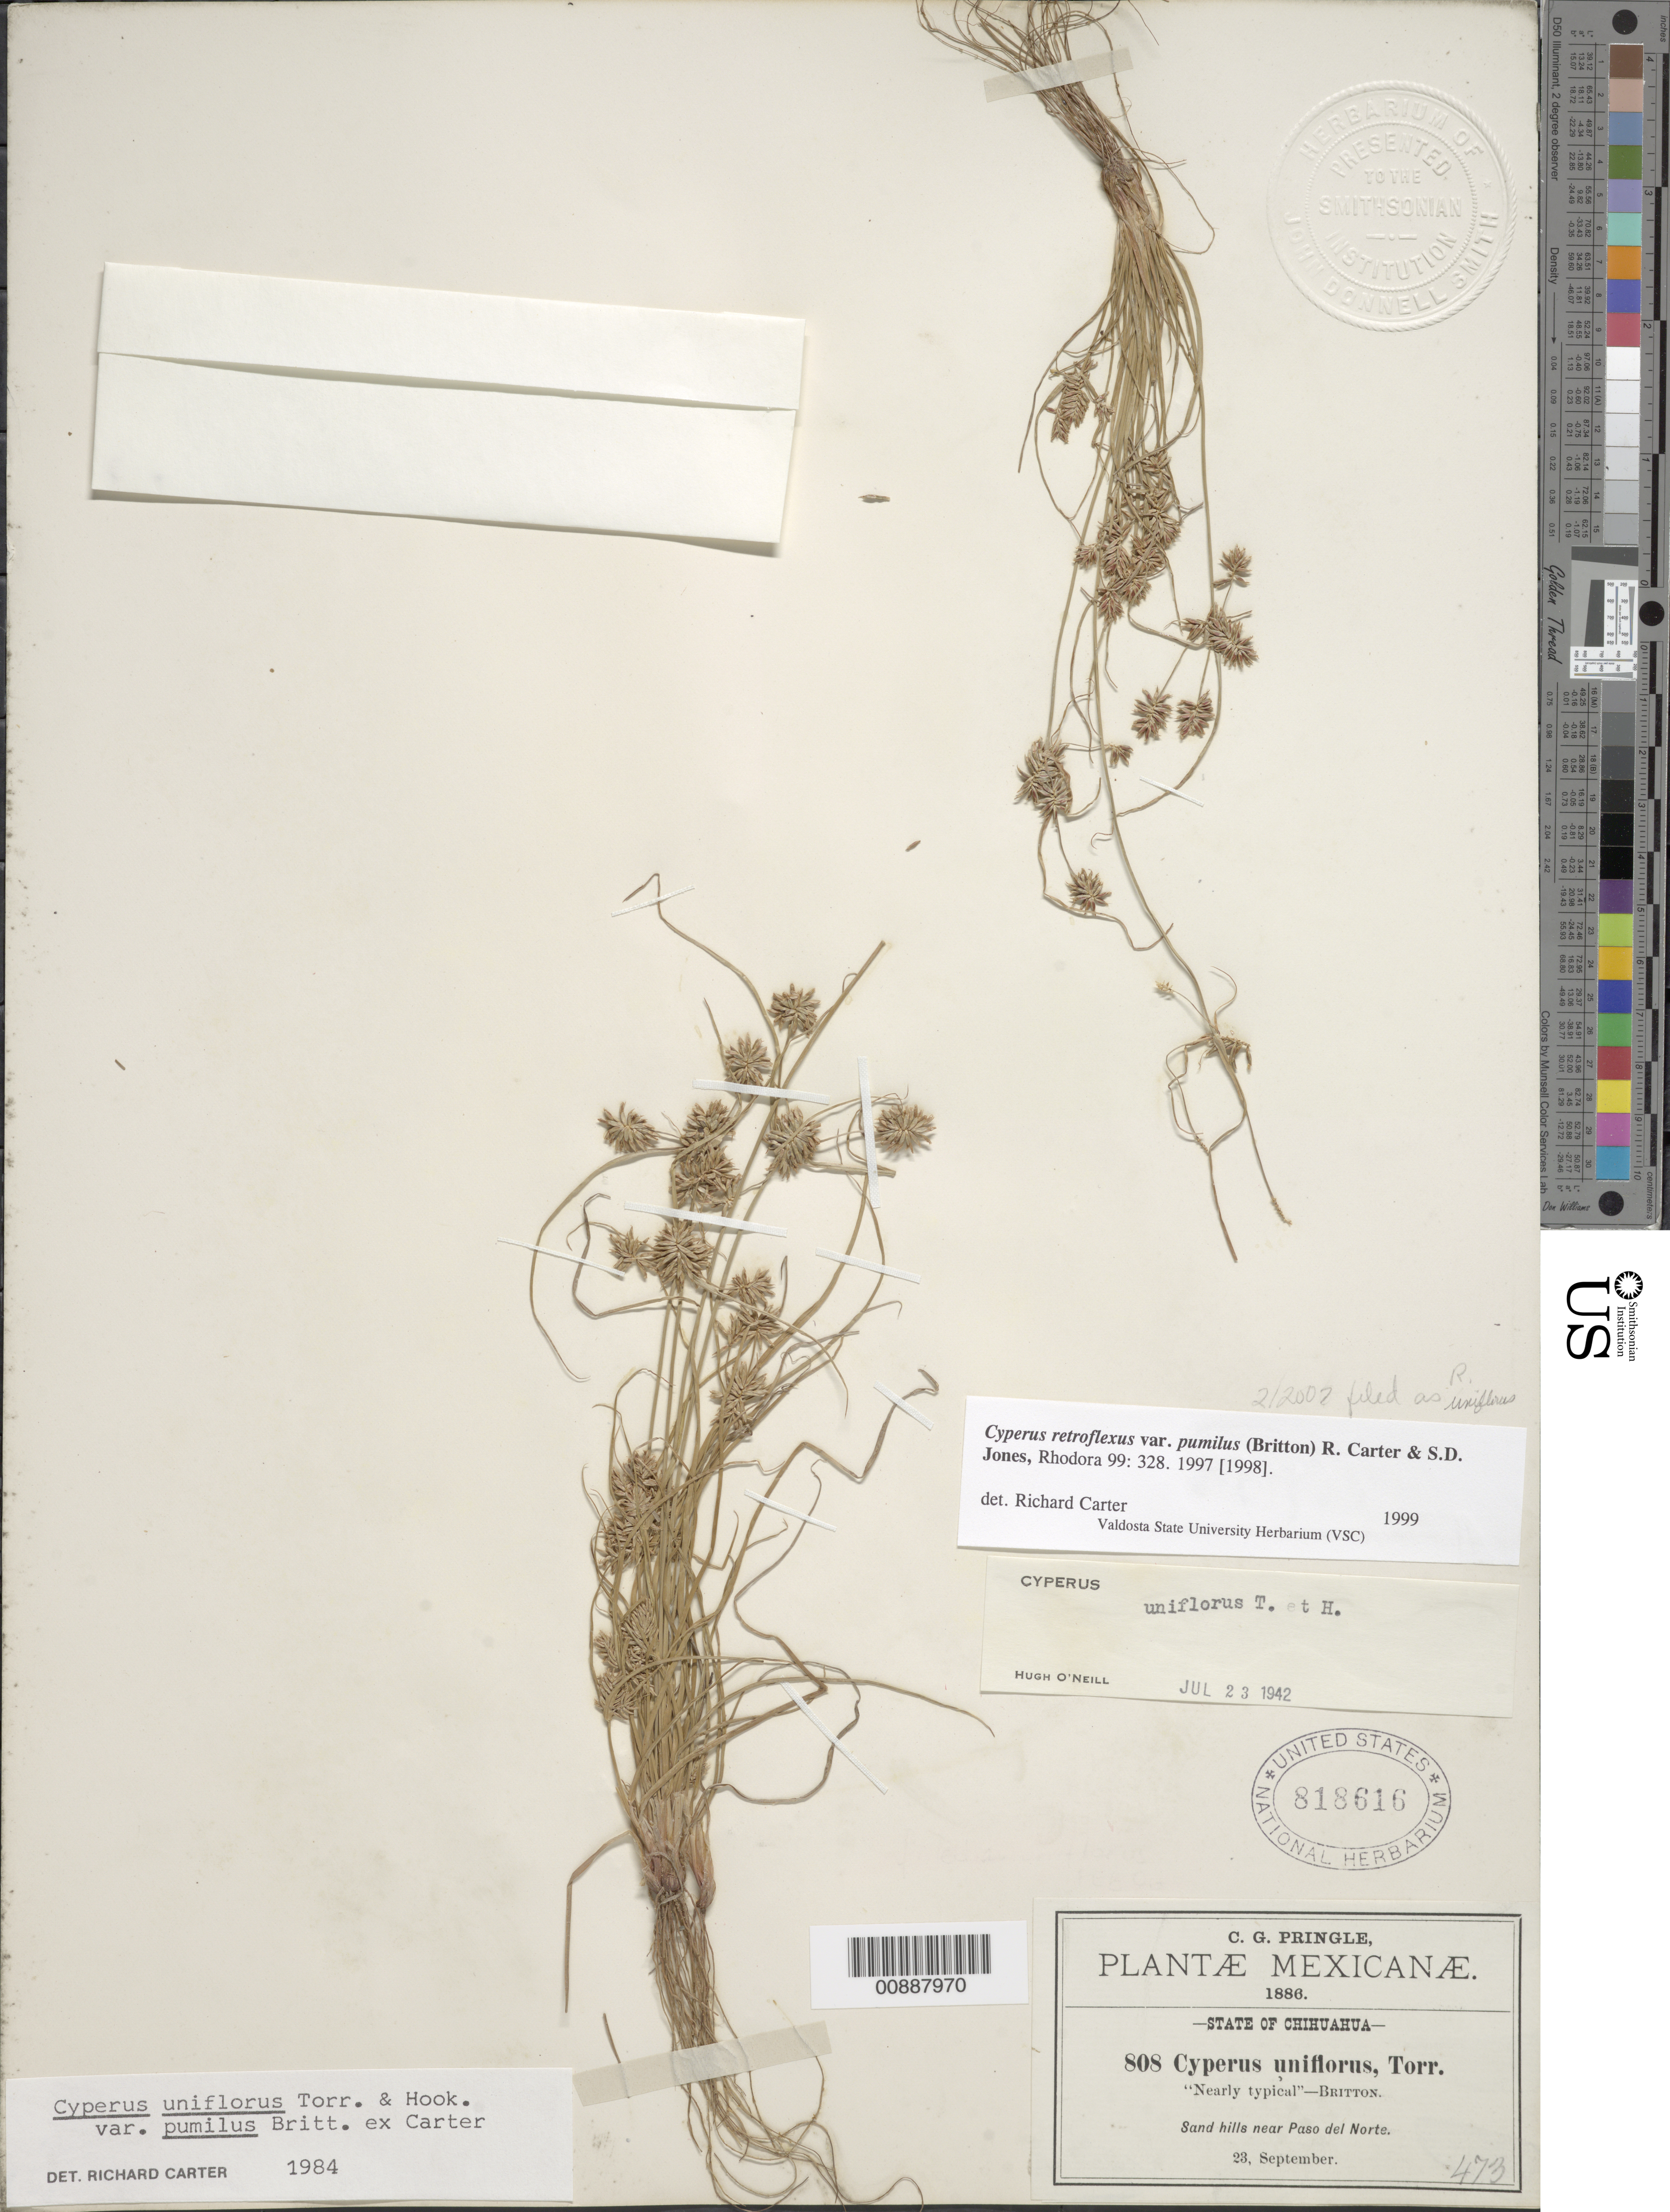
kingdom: Plantae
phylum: Tracheophyta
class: Liliopsida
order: Poales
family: Cyperaceae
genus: Cyperus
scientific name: Cyperus retroflexus var. pumilus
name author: (Britton) R. Carter & S.D. Jones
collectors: C. G. Pringle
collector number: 808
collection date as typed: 23 Sep 1886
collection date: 1886-09-23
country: Mexico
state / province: Chihuahua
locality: Near Paso del Norte, Chihuahua.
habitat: Sand hills.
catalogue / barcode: US 818616